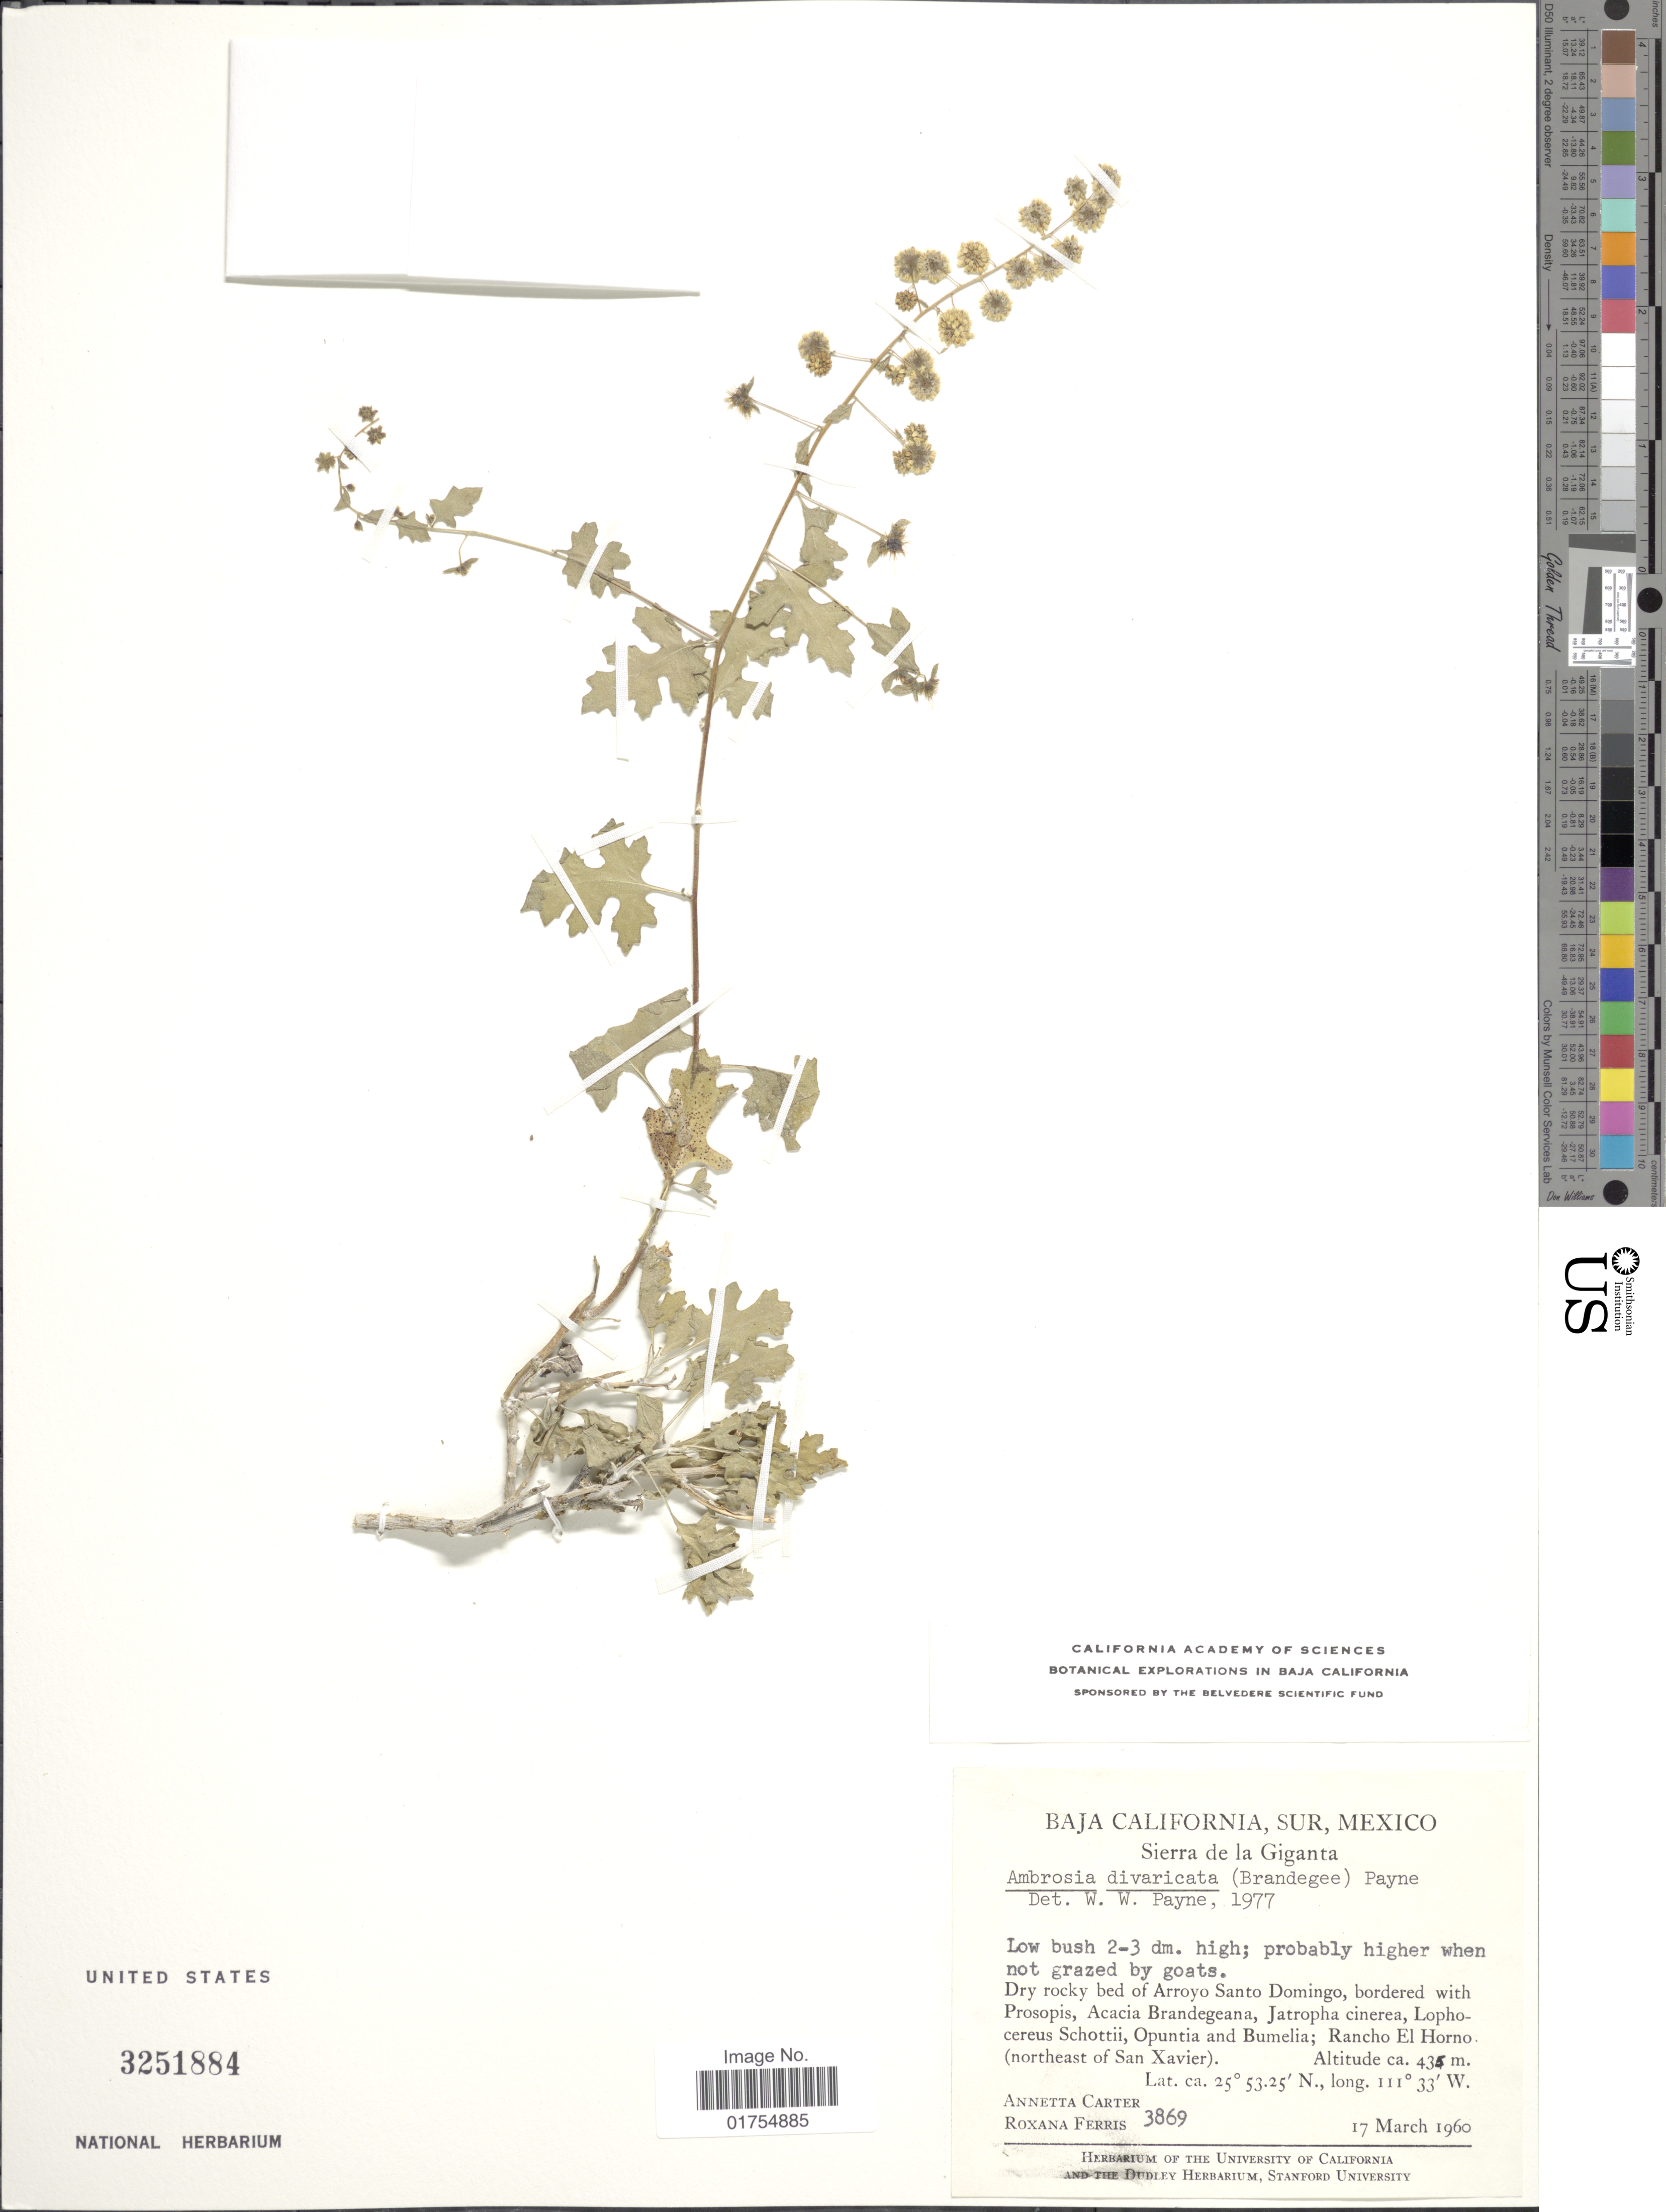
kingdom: Plantae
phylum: Tracheophyta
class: Magnoliopsida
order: Asterales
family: Asteraceae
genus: Franseria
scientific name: Franseria divaricata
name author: Brandegee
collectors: A. M. Carter & R. S. Ferris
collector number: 3869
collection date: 1960-03-17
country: Mexico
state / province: Baja California Sur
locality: Dry rocky bed of Arroyo Santo Domingo, Sierra de la Giiganta. Rancho El Horno (northeast of San Xavier)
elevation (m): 435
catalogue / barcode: US 3251884